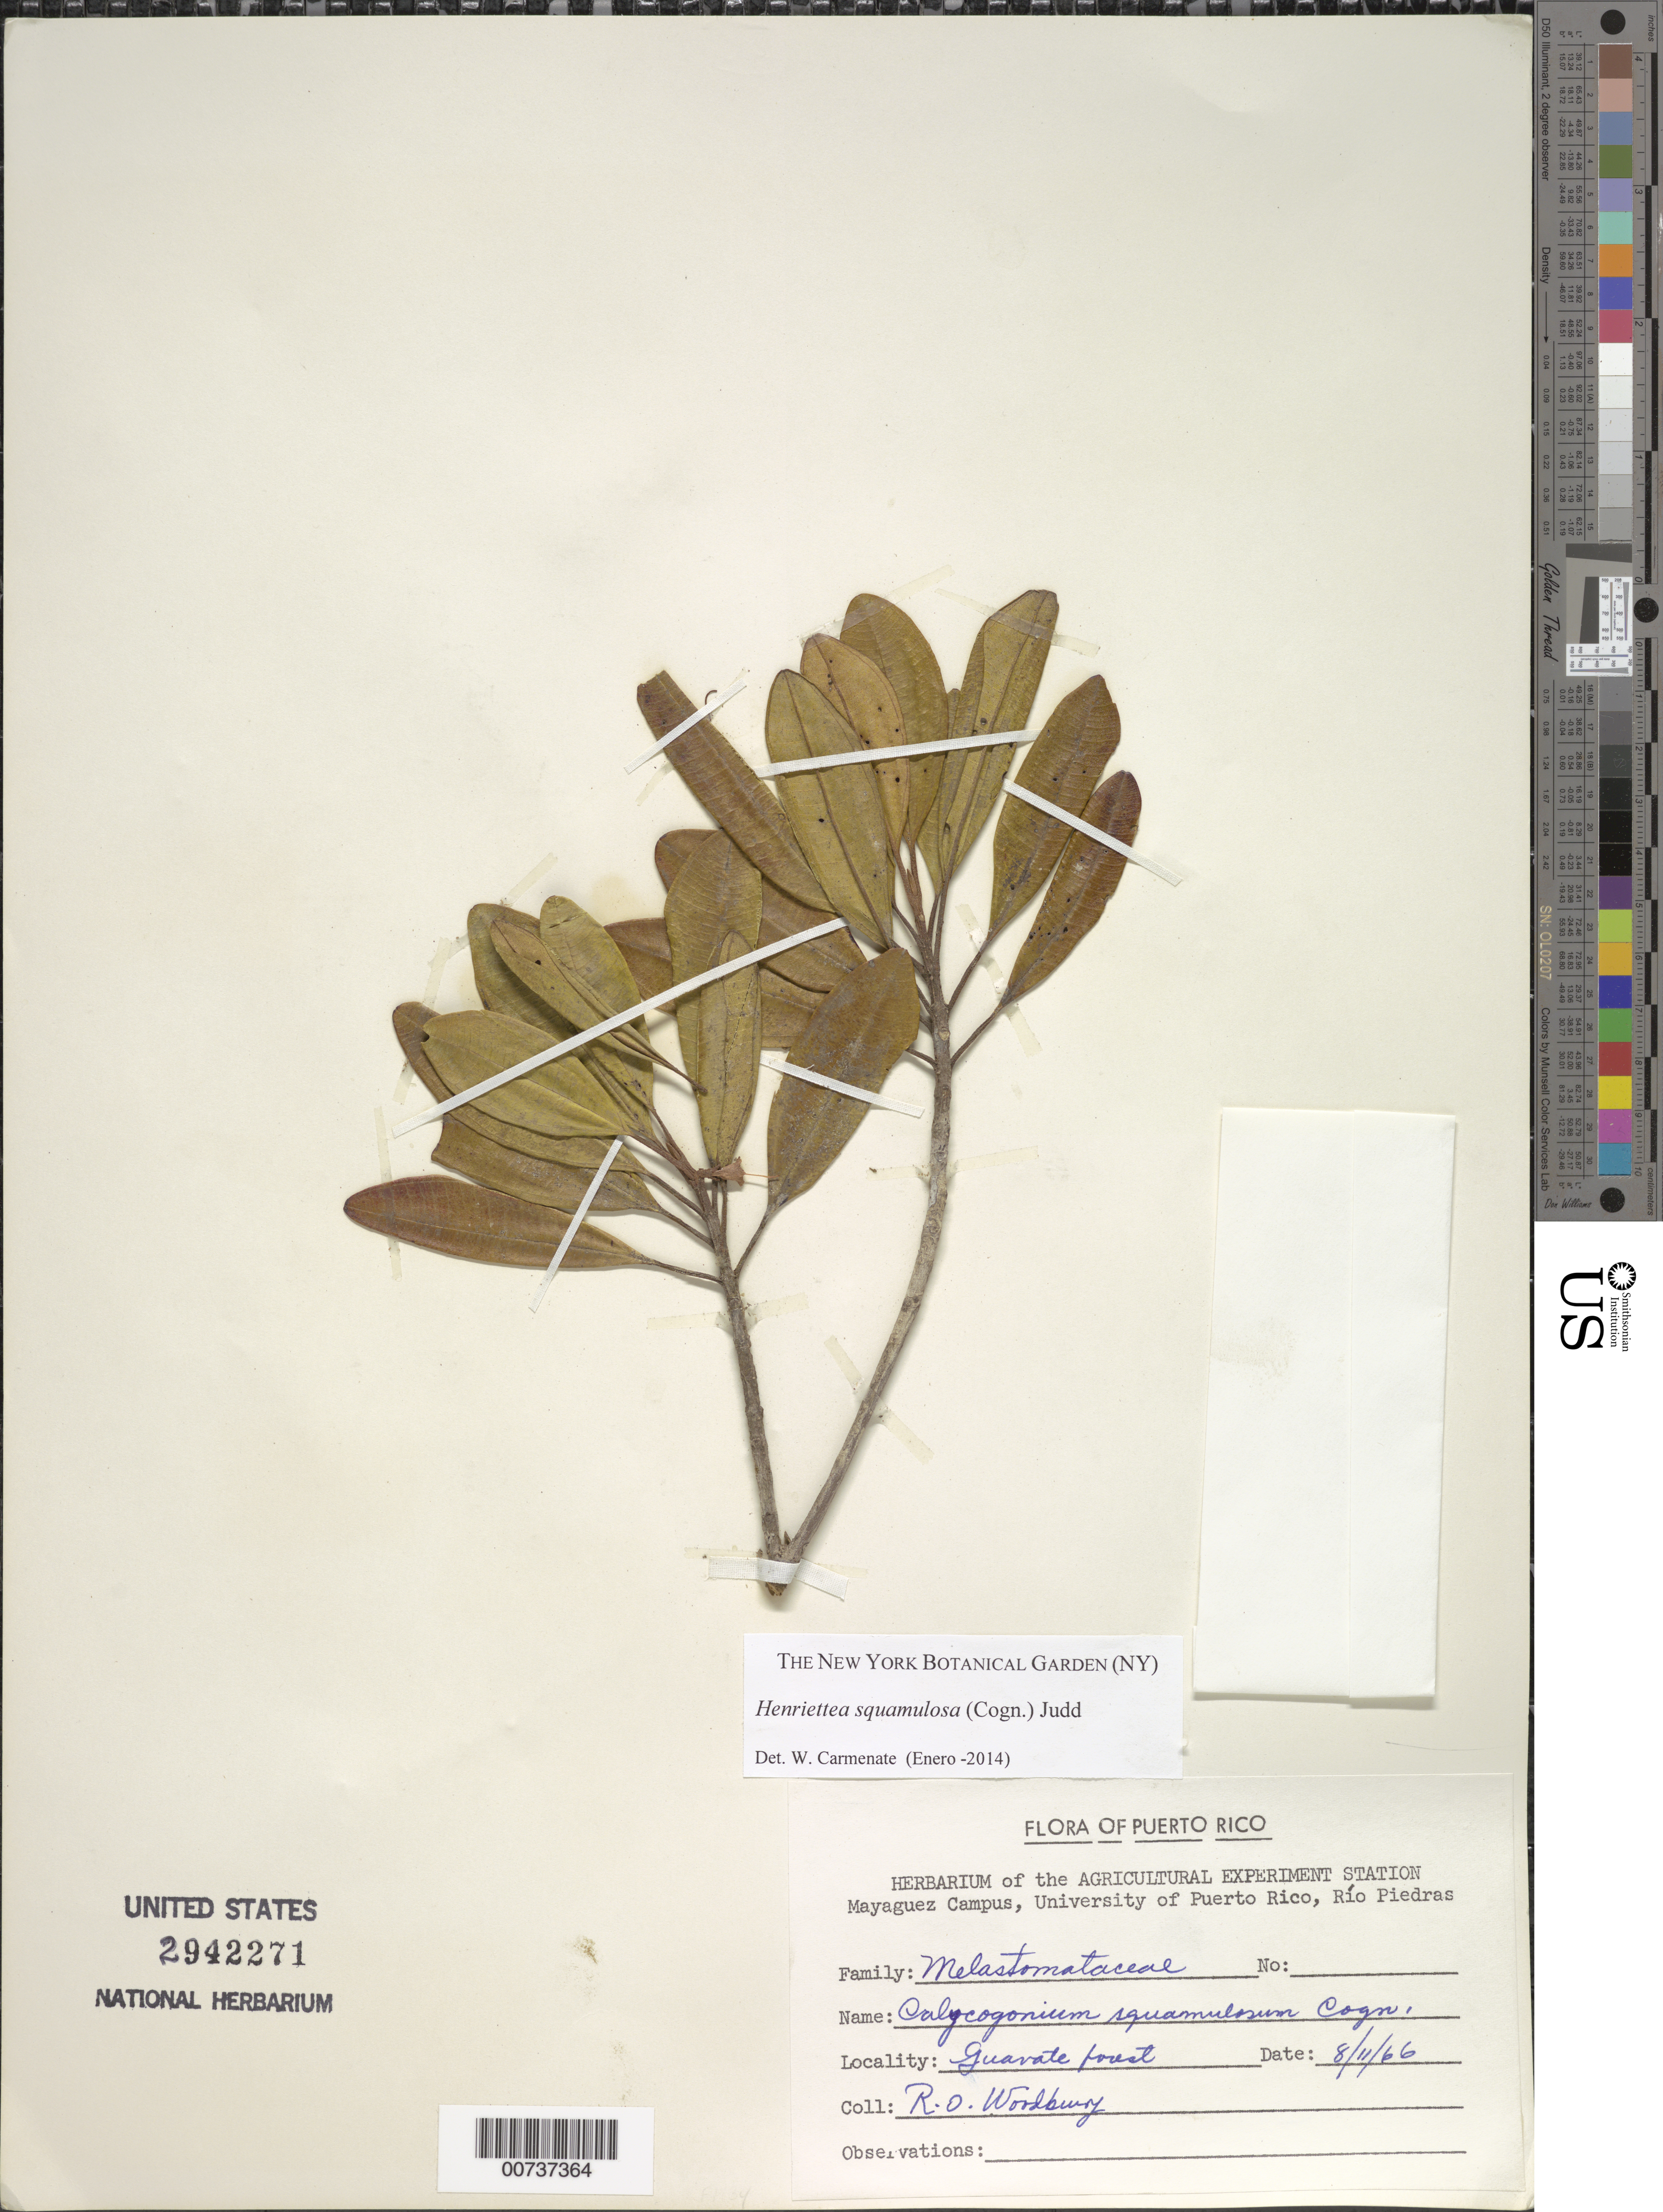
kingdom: Plantae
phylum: Tracheophyta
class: Magnoliopsida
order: Myrtales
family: Melastomataceae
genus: Henriettea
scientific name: Henriettea squamulosa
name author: (Cogn.) Judd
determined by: Carmenate, W.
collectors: R. O. Woodbury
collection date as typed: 11 Aug 1966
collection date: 1966-08-11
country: Puerto Rico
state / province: Cayey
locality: Guavate Forest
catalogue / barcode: US 2942271